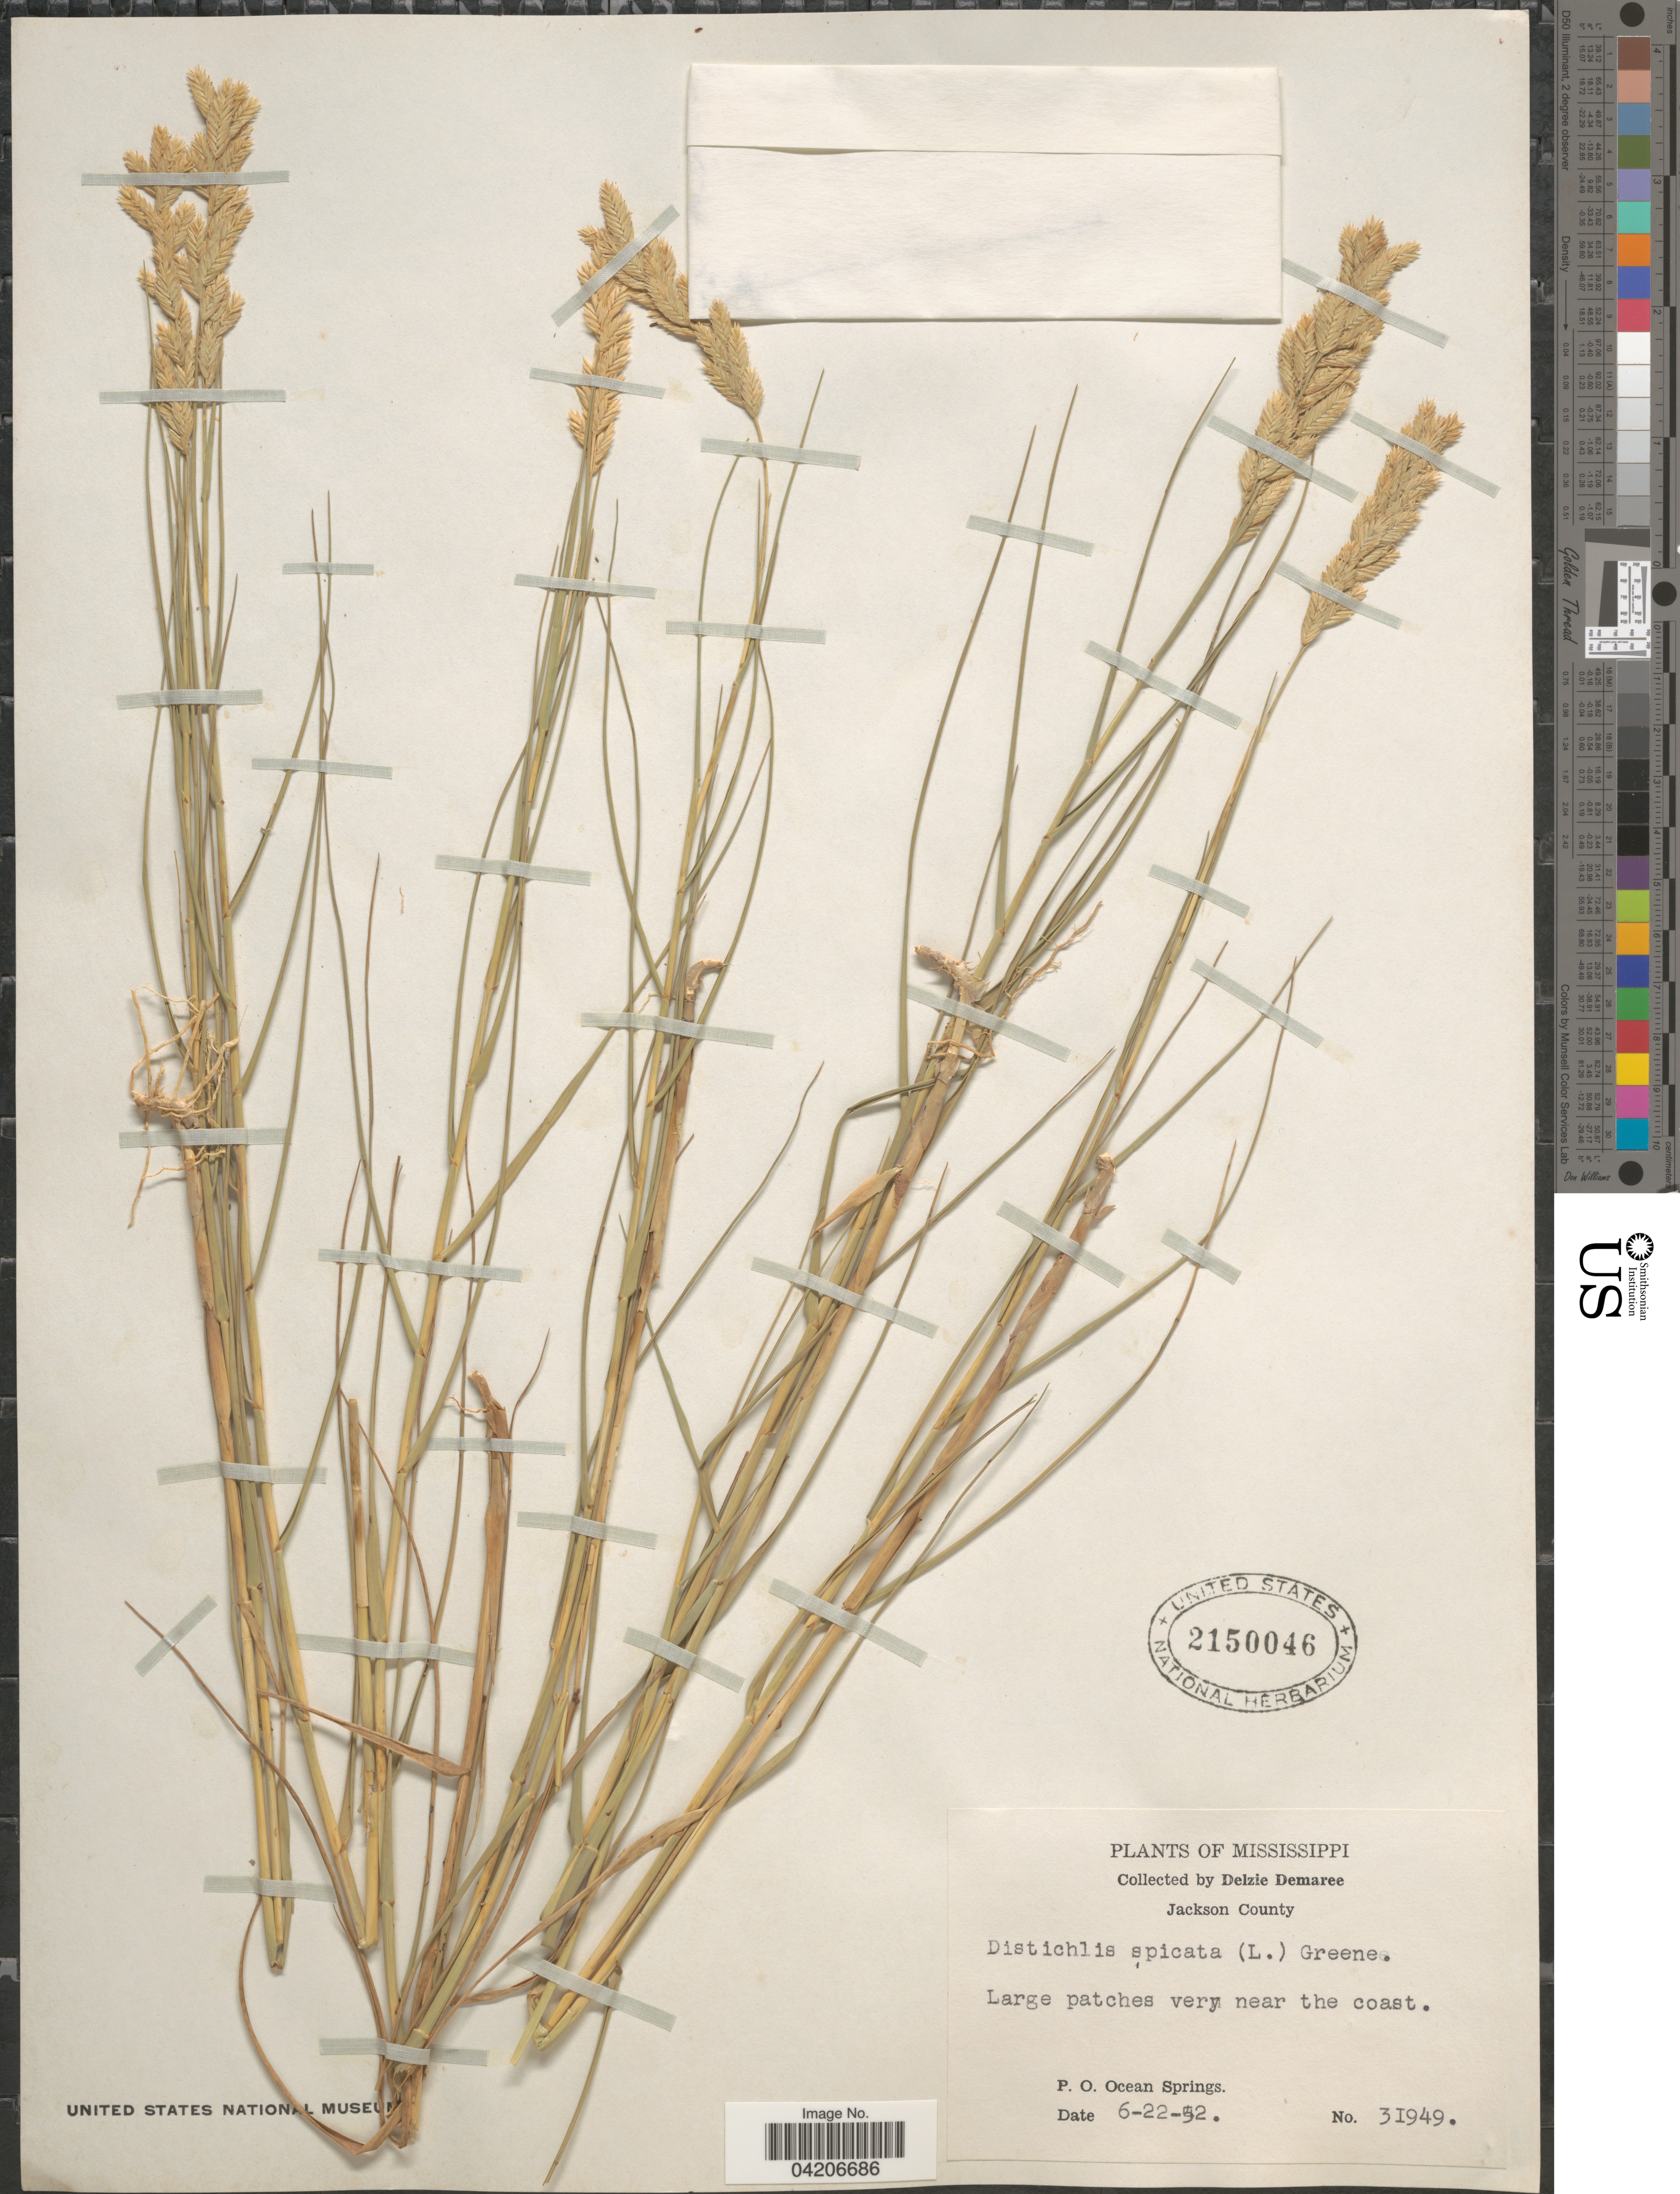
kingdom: Plantae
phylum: Tracheophyta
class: Liliopsida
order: Poales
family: Poaceae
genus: Distichlis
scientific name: Distichlis spicata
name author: (L.) Greene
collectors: D. Demaree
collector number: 31949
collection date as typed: Transcribed d/m/y: 22/6/52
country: United States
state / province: Mississippi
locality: Jackson County. Large patches very near the coast. P.O. Ocean Springs.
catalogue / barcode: US 2150046